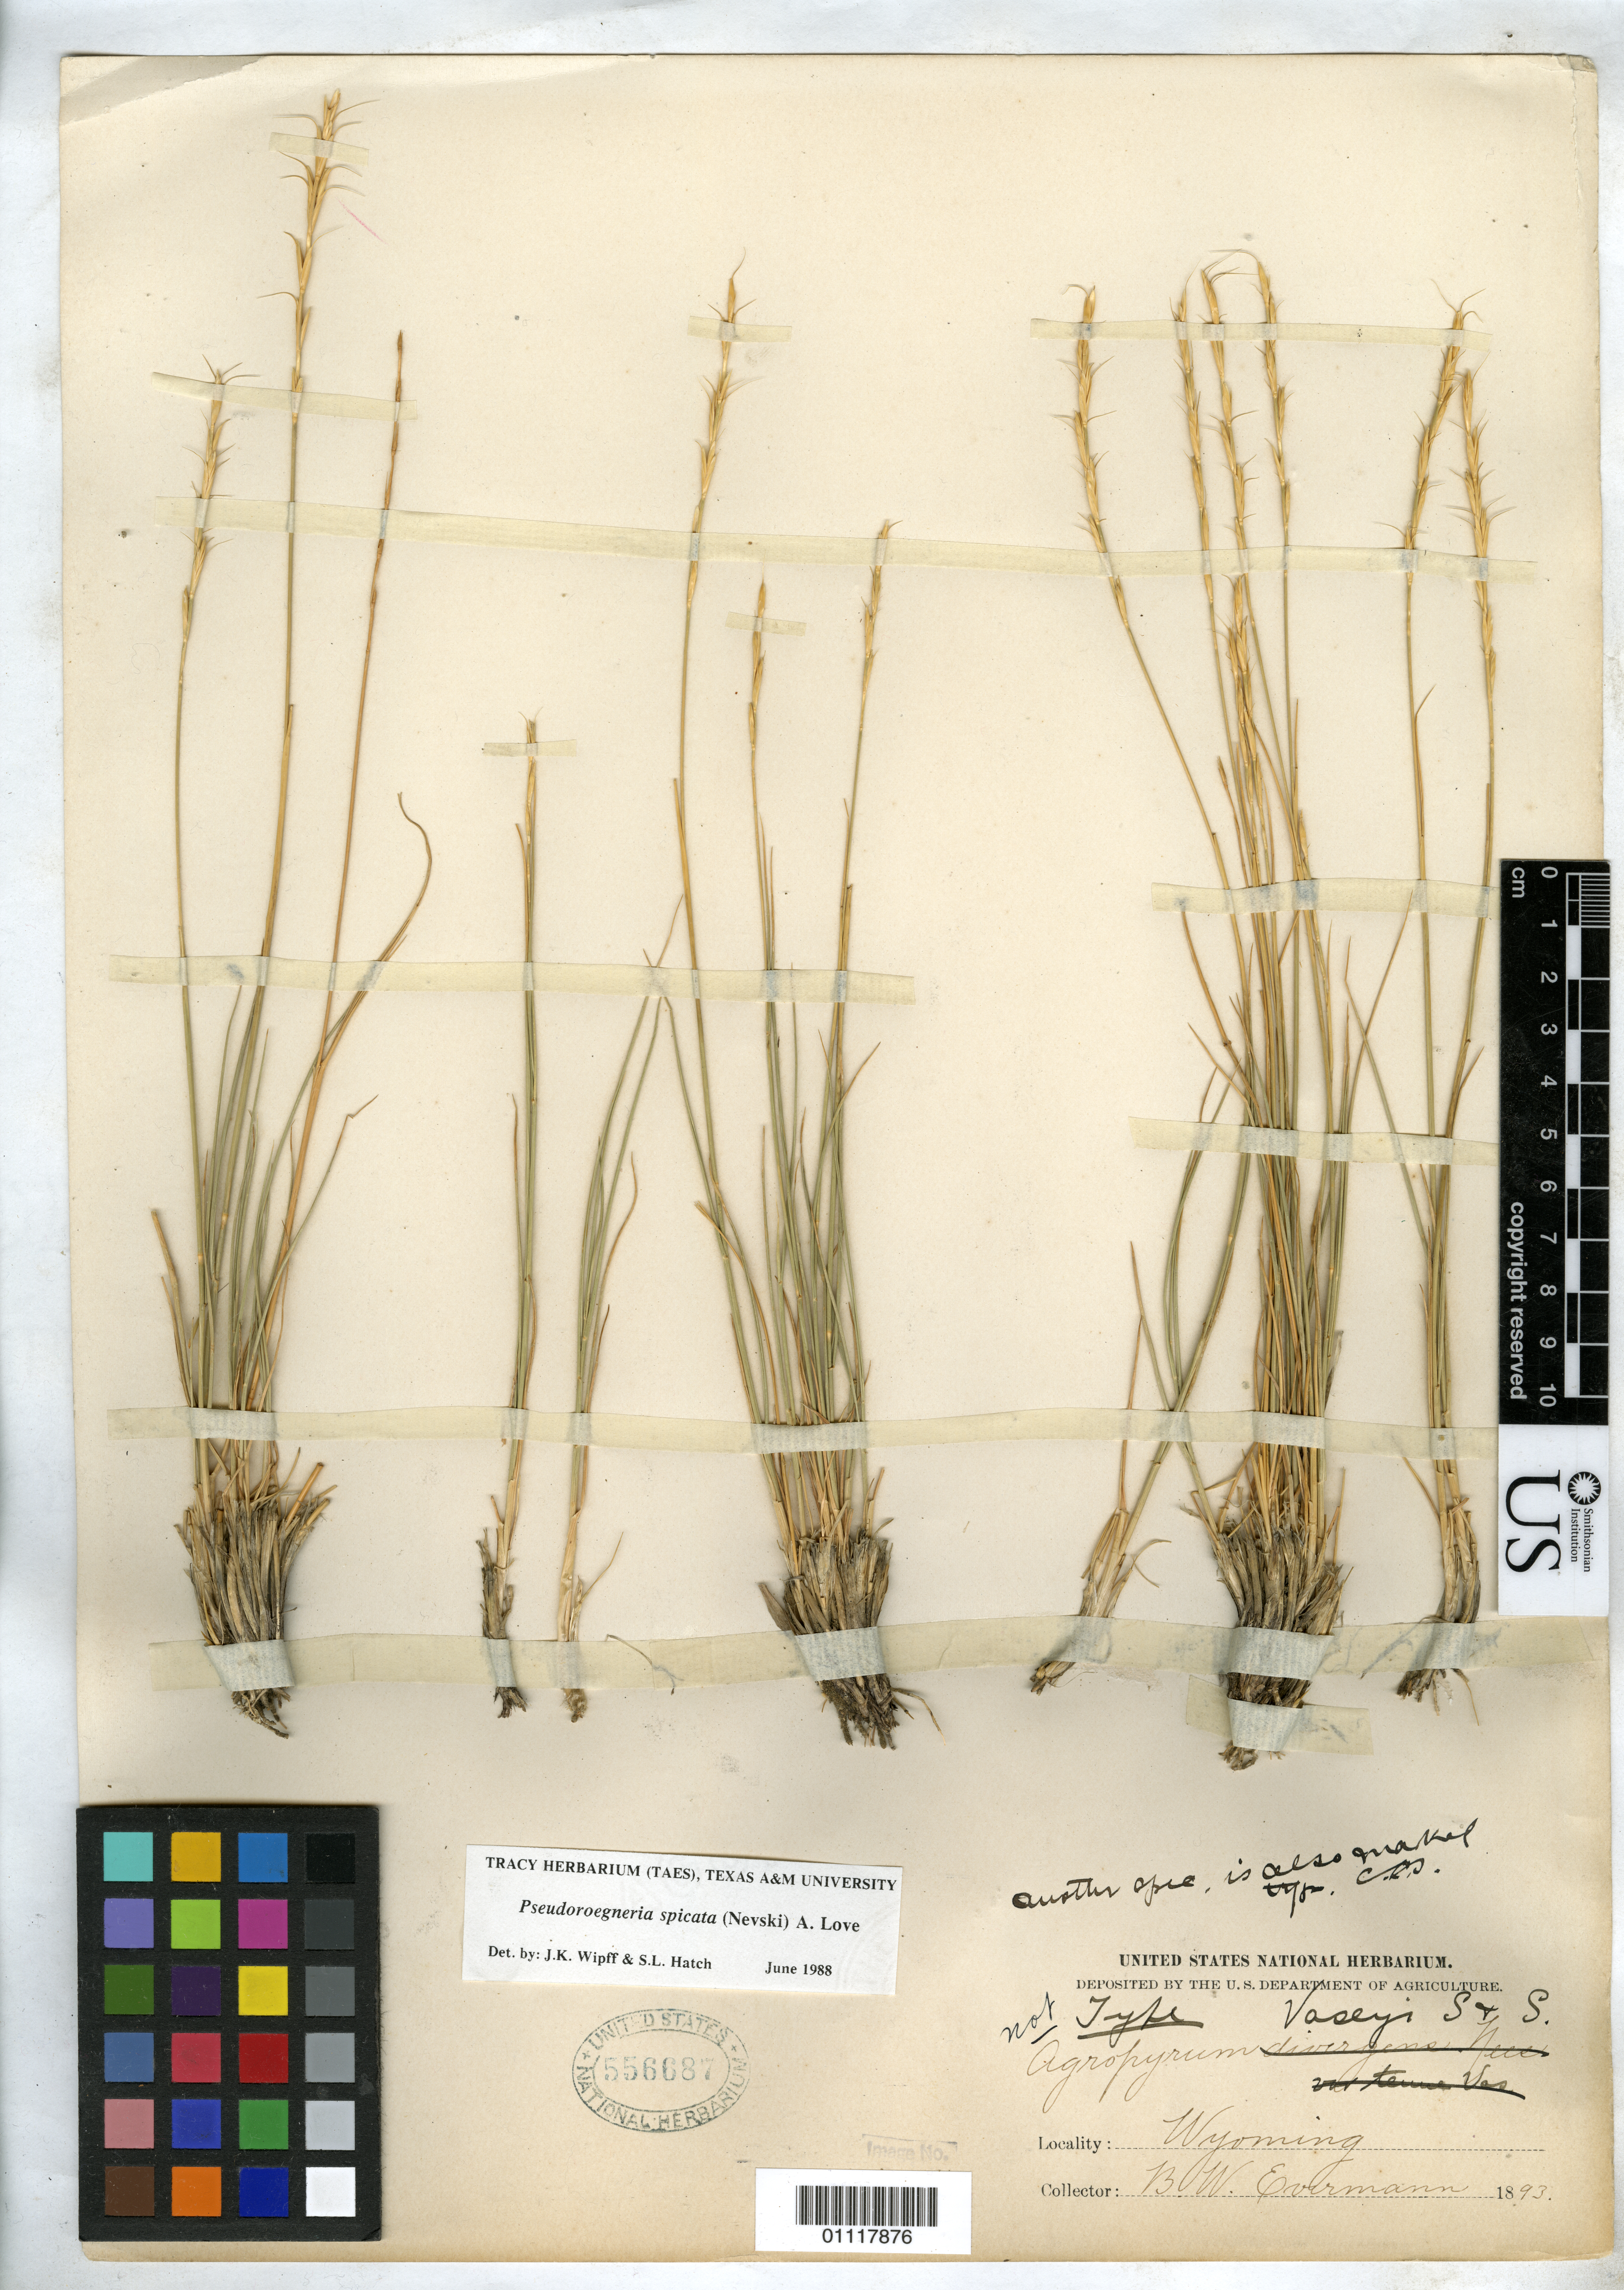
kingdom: Plantae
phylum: Tracheophyta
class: Liliopsida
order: Poales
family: Poaceae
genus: Agropyron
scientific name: Agropyron vaseyi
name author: Scribn. & J.G. Sm.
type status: Possible Syntype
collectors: B. W. Evermann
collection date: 1893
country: United States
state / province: Wyoming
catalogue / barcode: US 556687